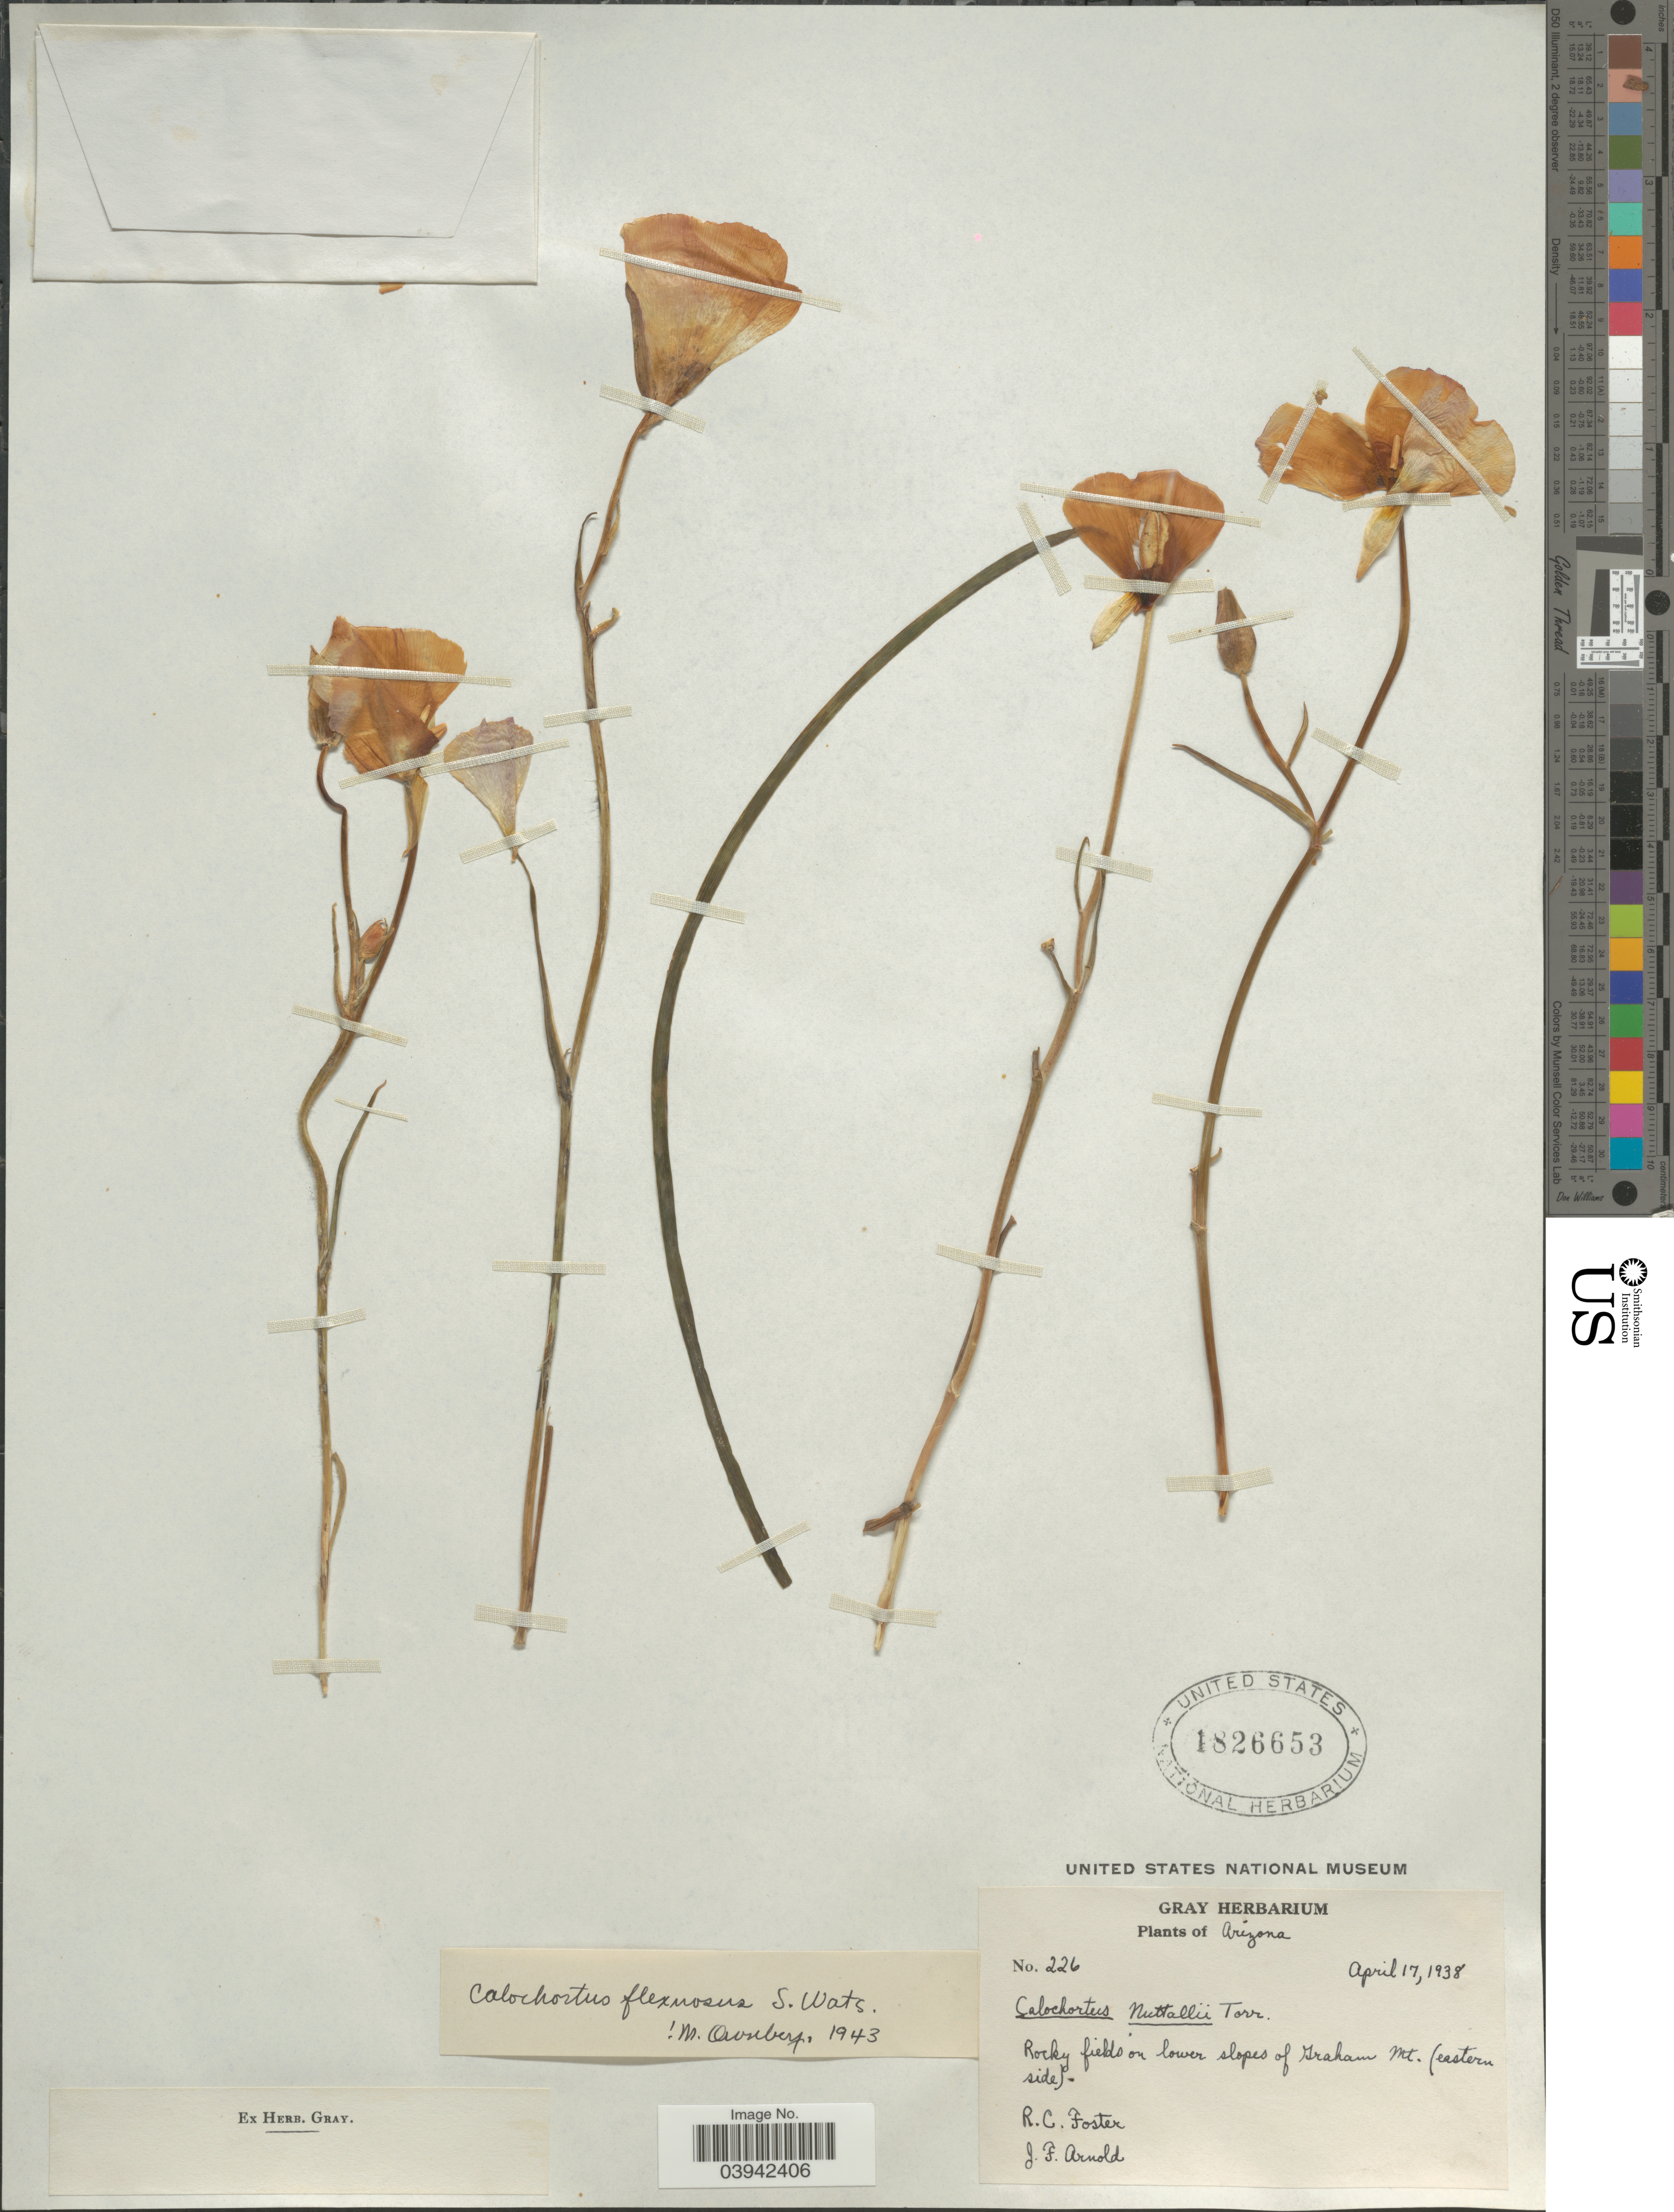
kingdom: Plantae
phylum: Tracheophyta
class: Liliopsida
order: Liliales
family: Liliaceae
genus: Calochortus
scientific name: Calochortus flexuosus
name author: S. Watson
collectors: R. C. Foster & J. F. Arnold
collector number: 226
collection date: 1938-04-17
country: United States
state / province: Arizona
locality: Rocky fields on lower slopes of Iraham Mt. (eastern side).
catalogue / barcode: US 1826653